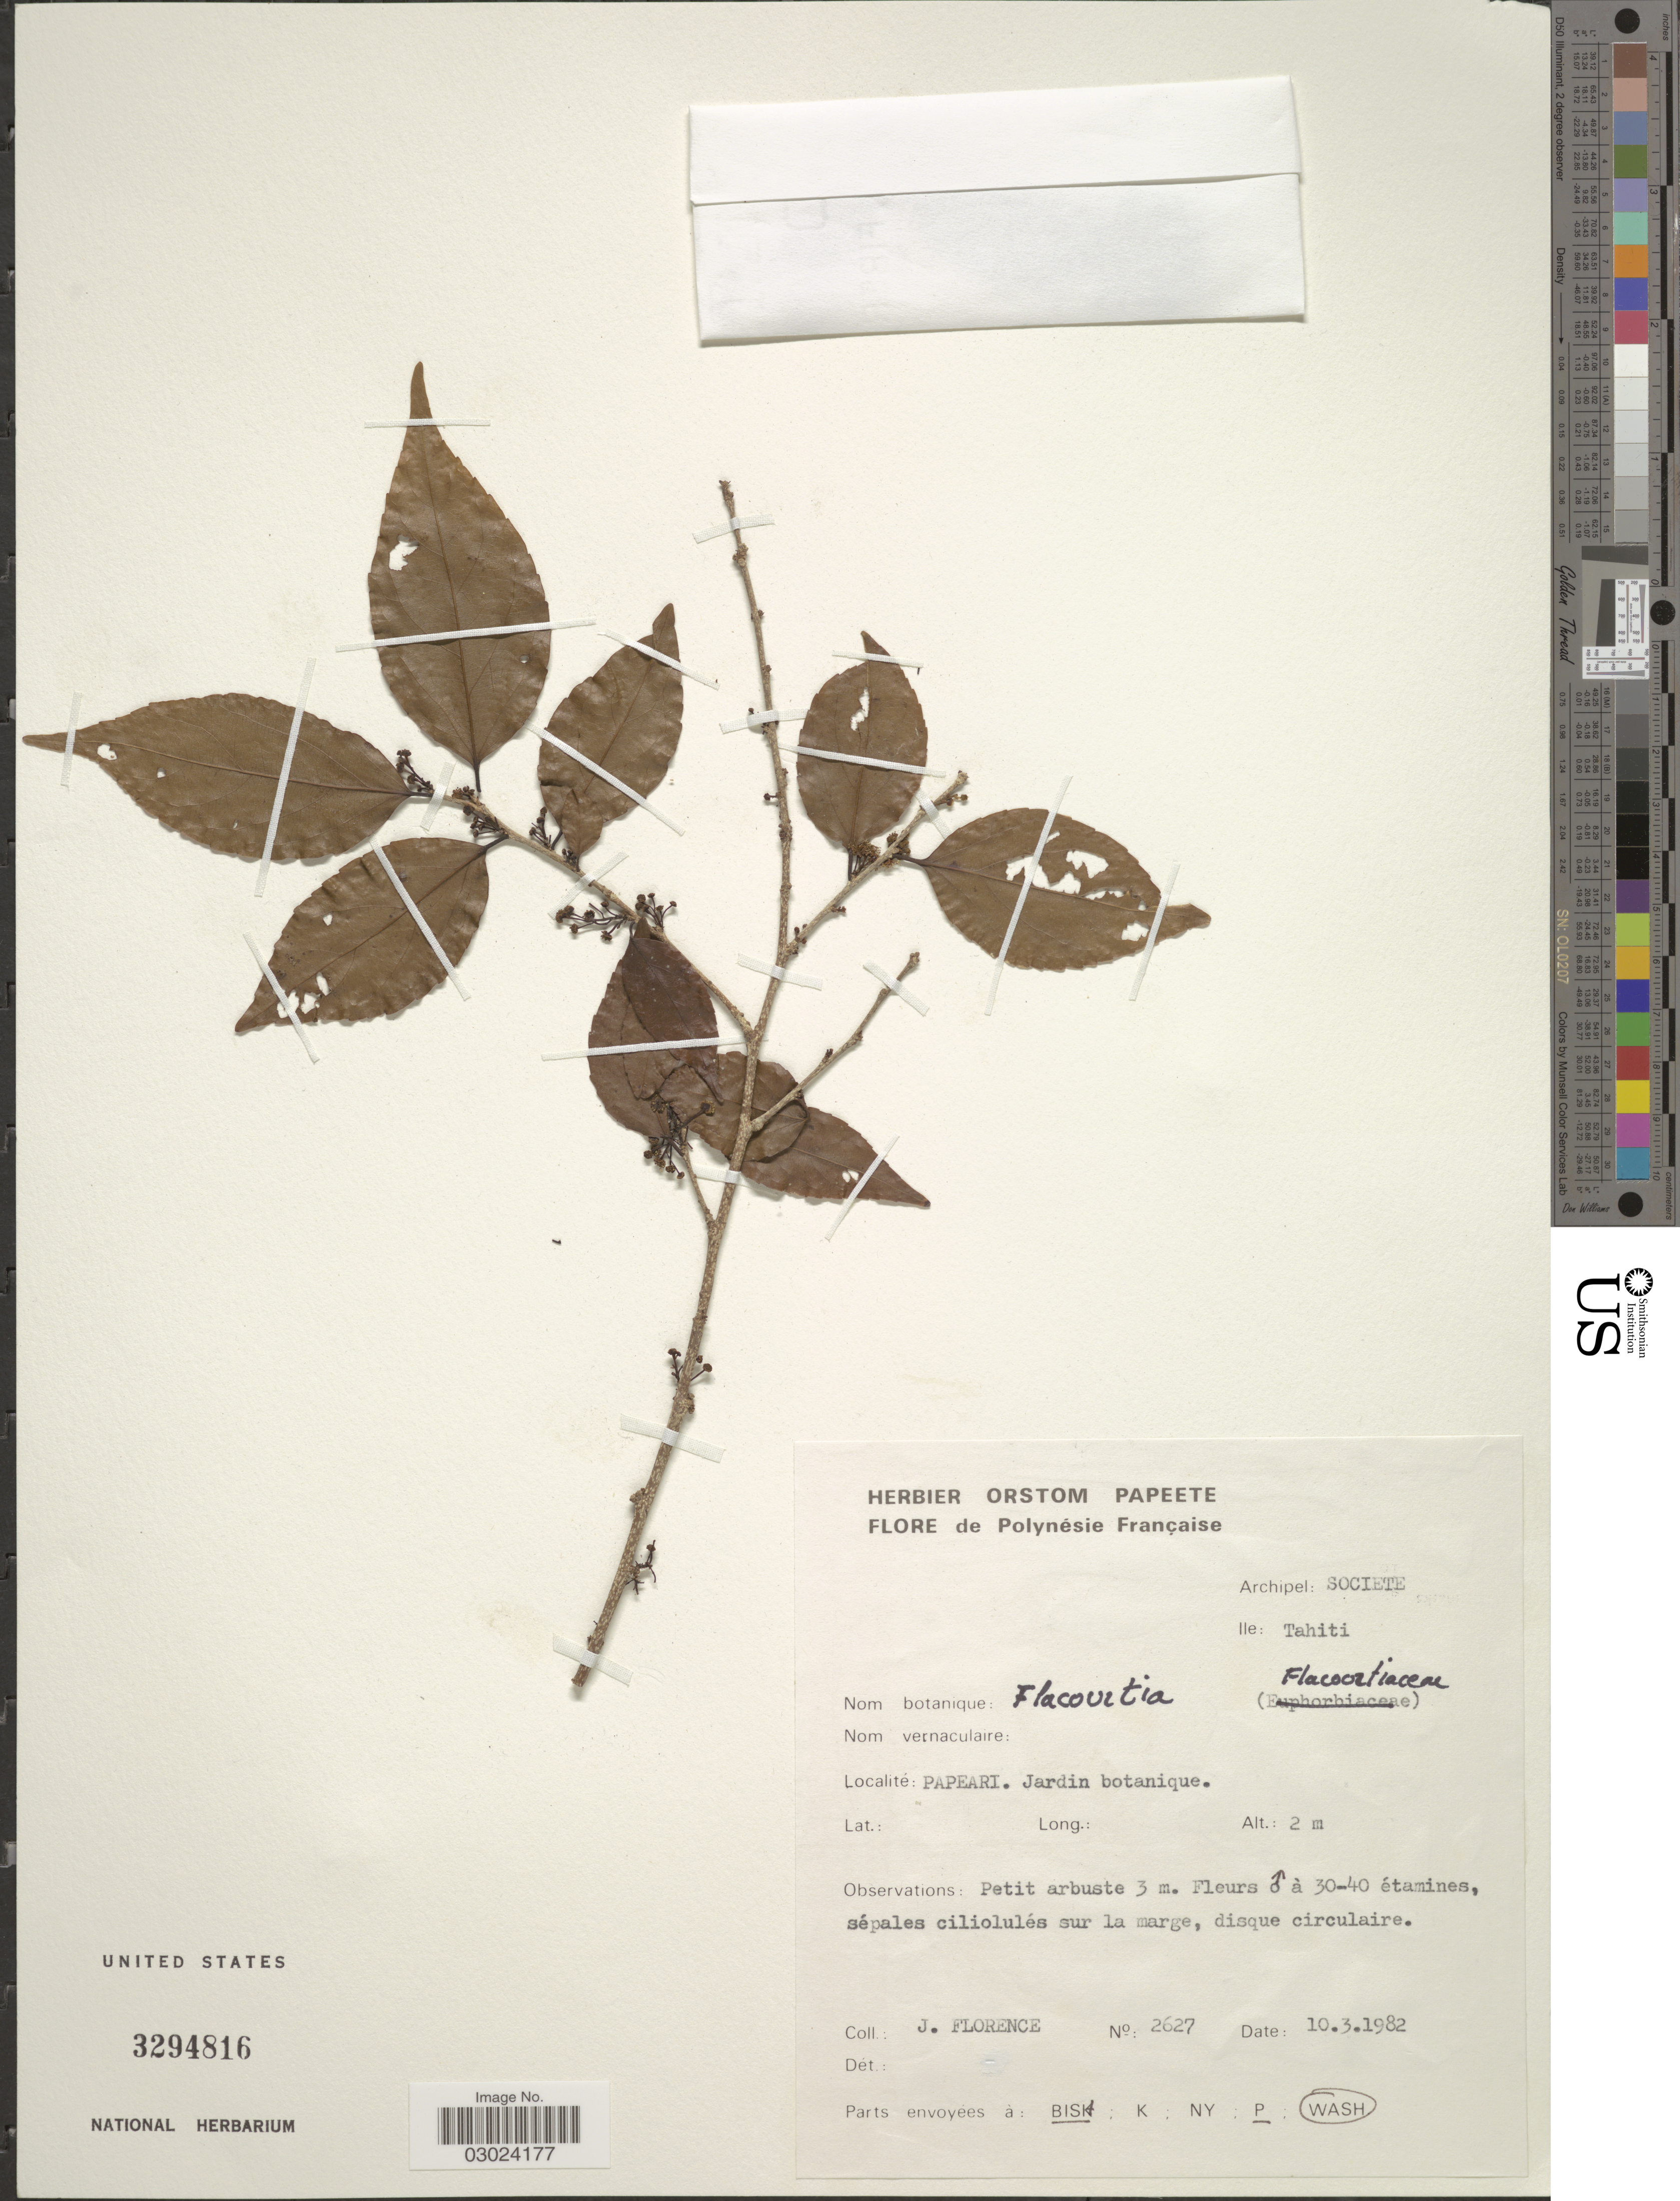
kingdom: Plantae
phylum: Tracheophyta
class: Magnoliopsida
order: Malpighiales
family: Salicaceae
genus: Flacourtia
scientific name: Flacourtia sp.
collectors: J. Florence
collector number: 2627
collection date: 1982-03-10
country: French Polynesia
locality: Archipel: Societe. Ile: Tahiti. Papeari. Jardin botanique.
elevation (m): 2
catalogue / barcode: US 3294816